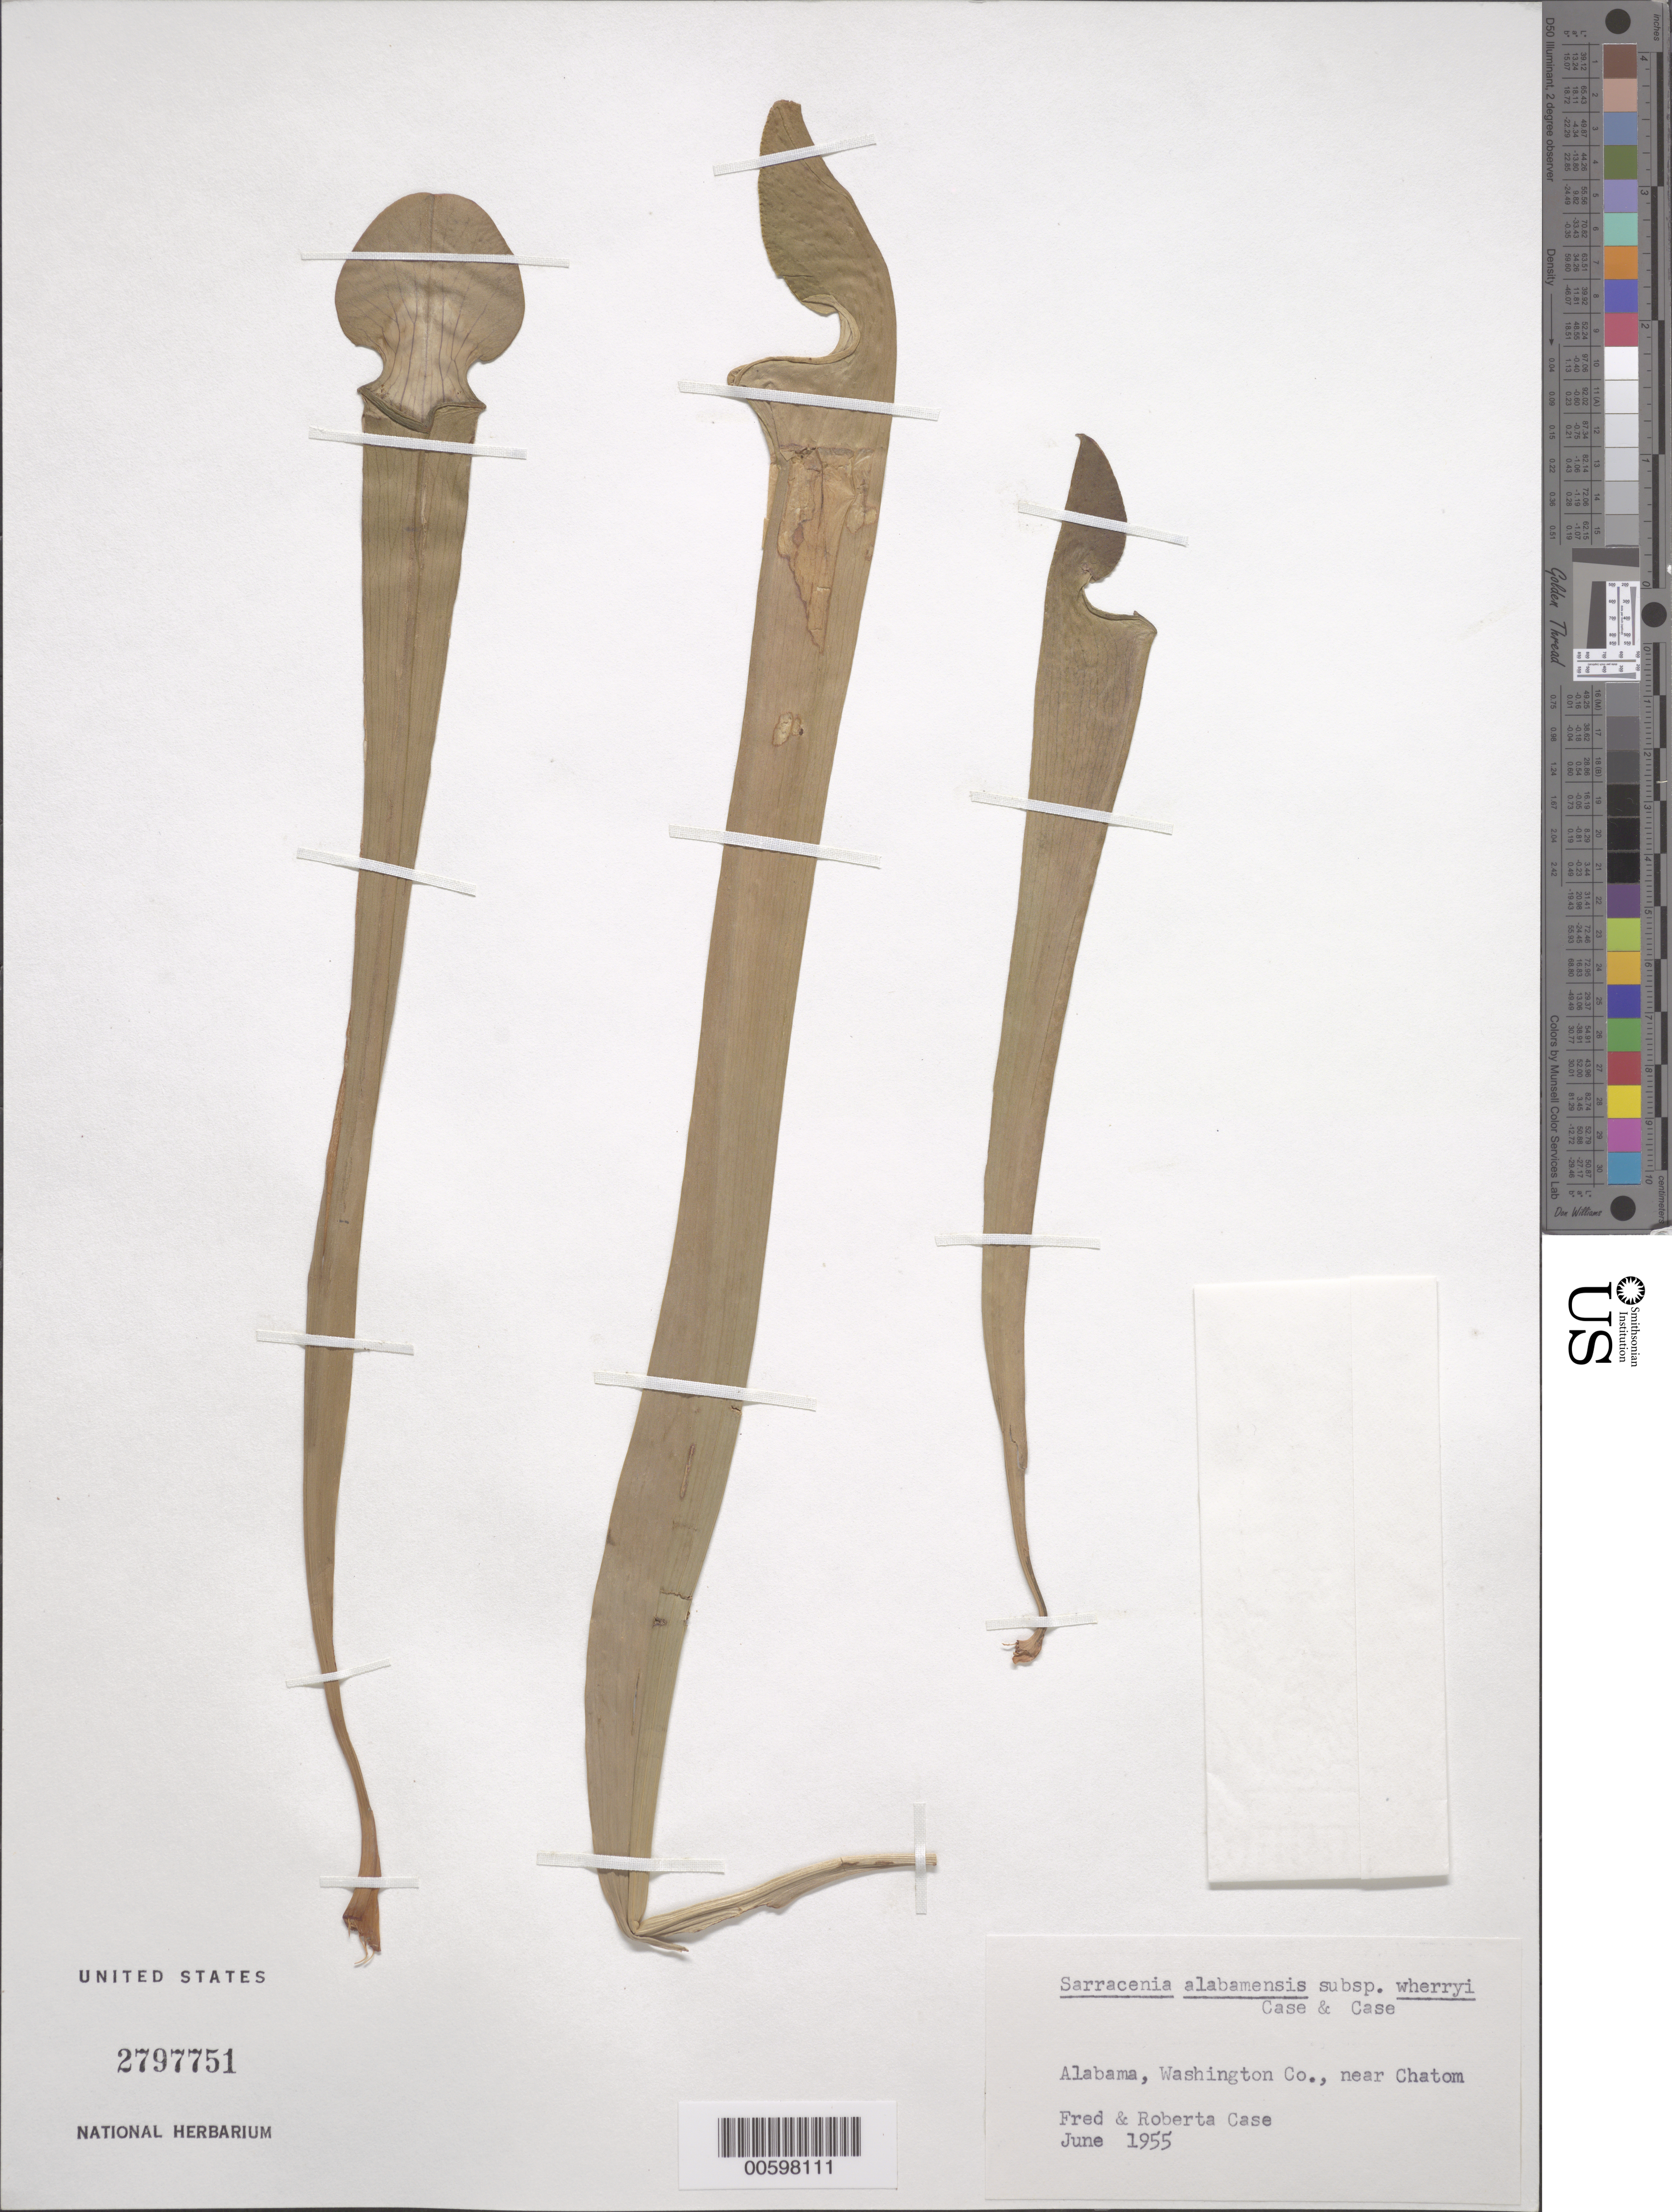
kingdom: Plantae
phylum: Tracheophyta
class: Magnoliopsida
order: Ericales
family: Sarraceniaceae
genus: Sarracenia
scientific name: Sarracenia wherryi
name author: Mellichamp & Trexler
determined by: Trexler, Carson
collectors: F. Case & R. Case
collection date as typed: Jun 1955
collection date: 1955-06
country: United States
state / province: Alabama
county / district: Washington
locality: Near Chatom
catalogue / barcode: US 2797751